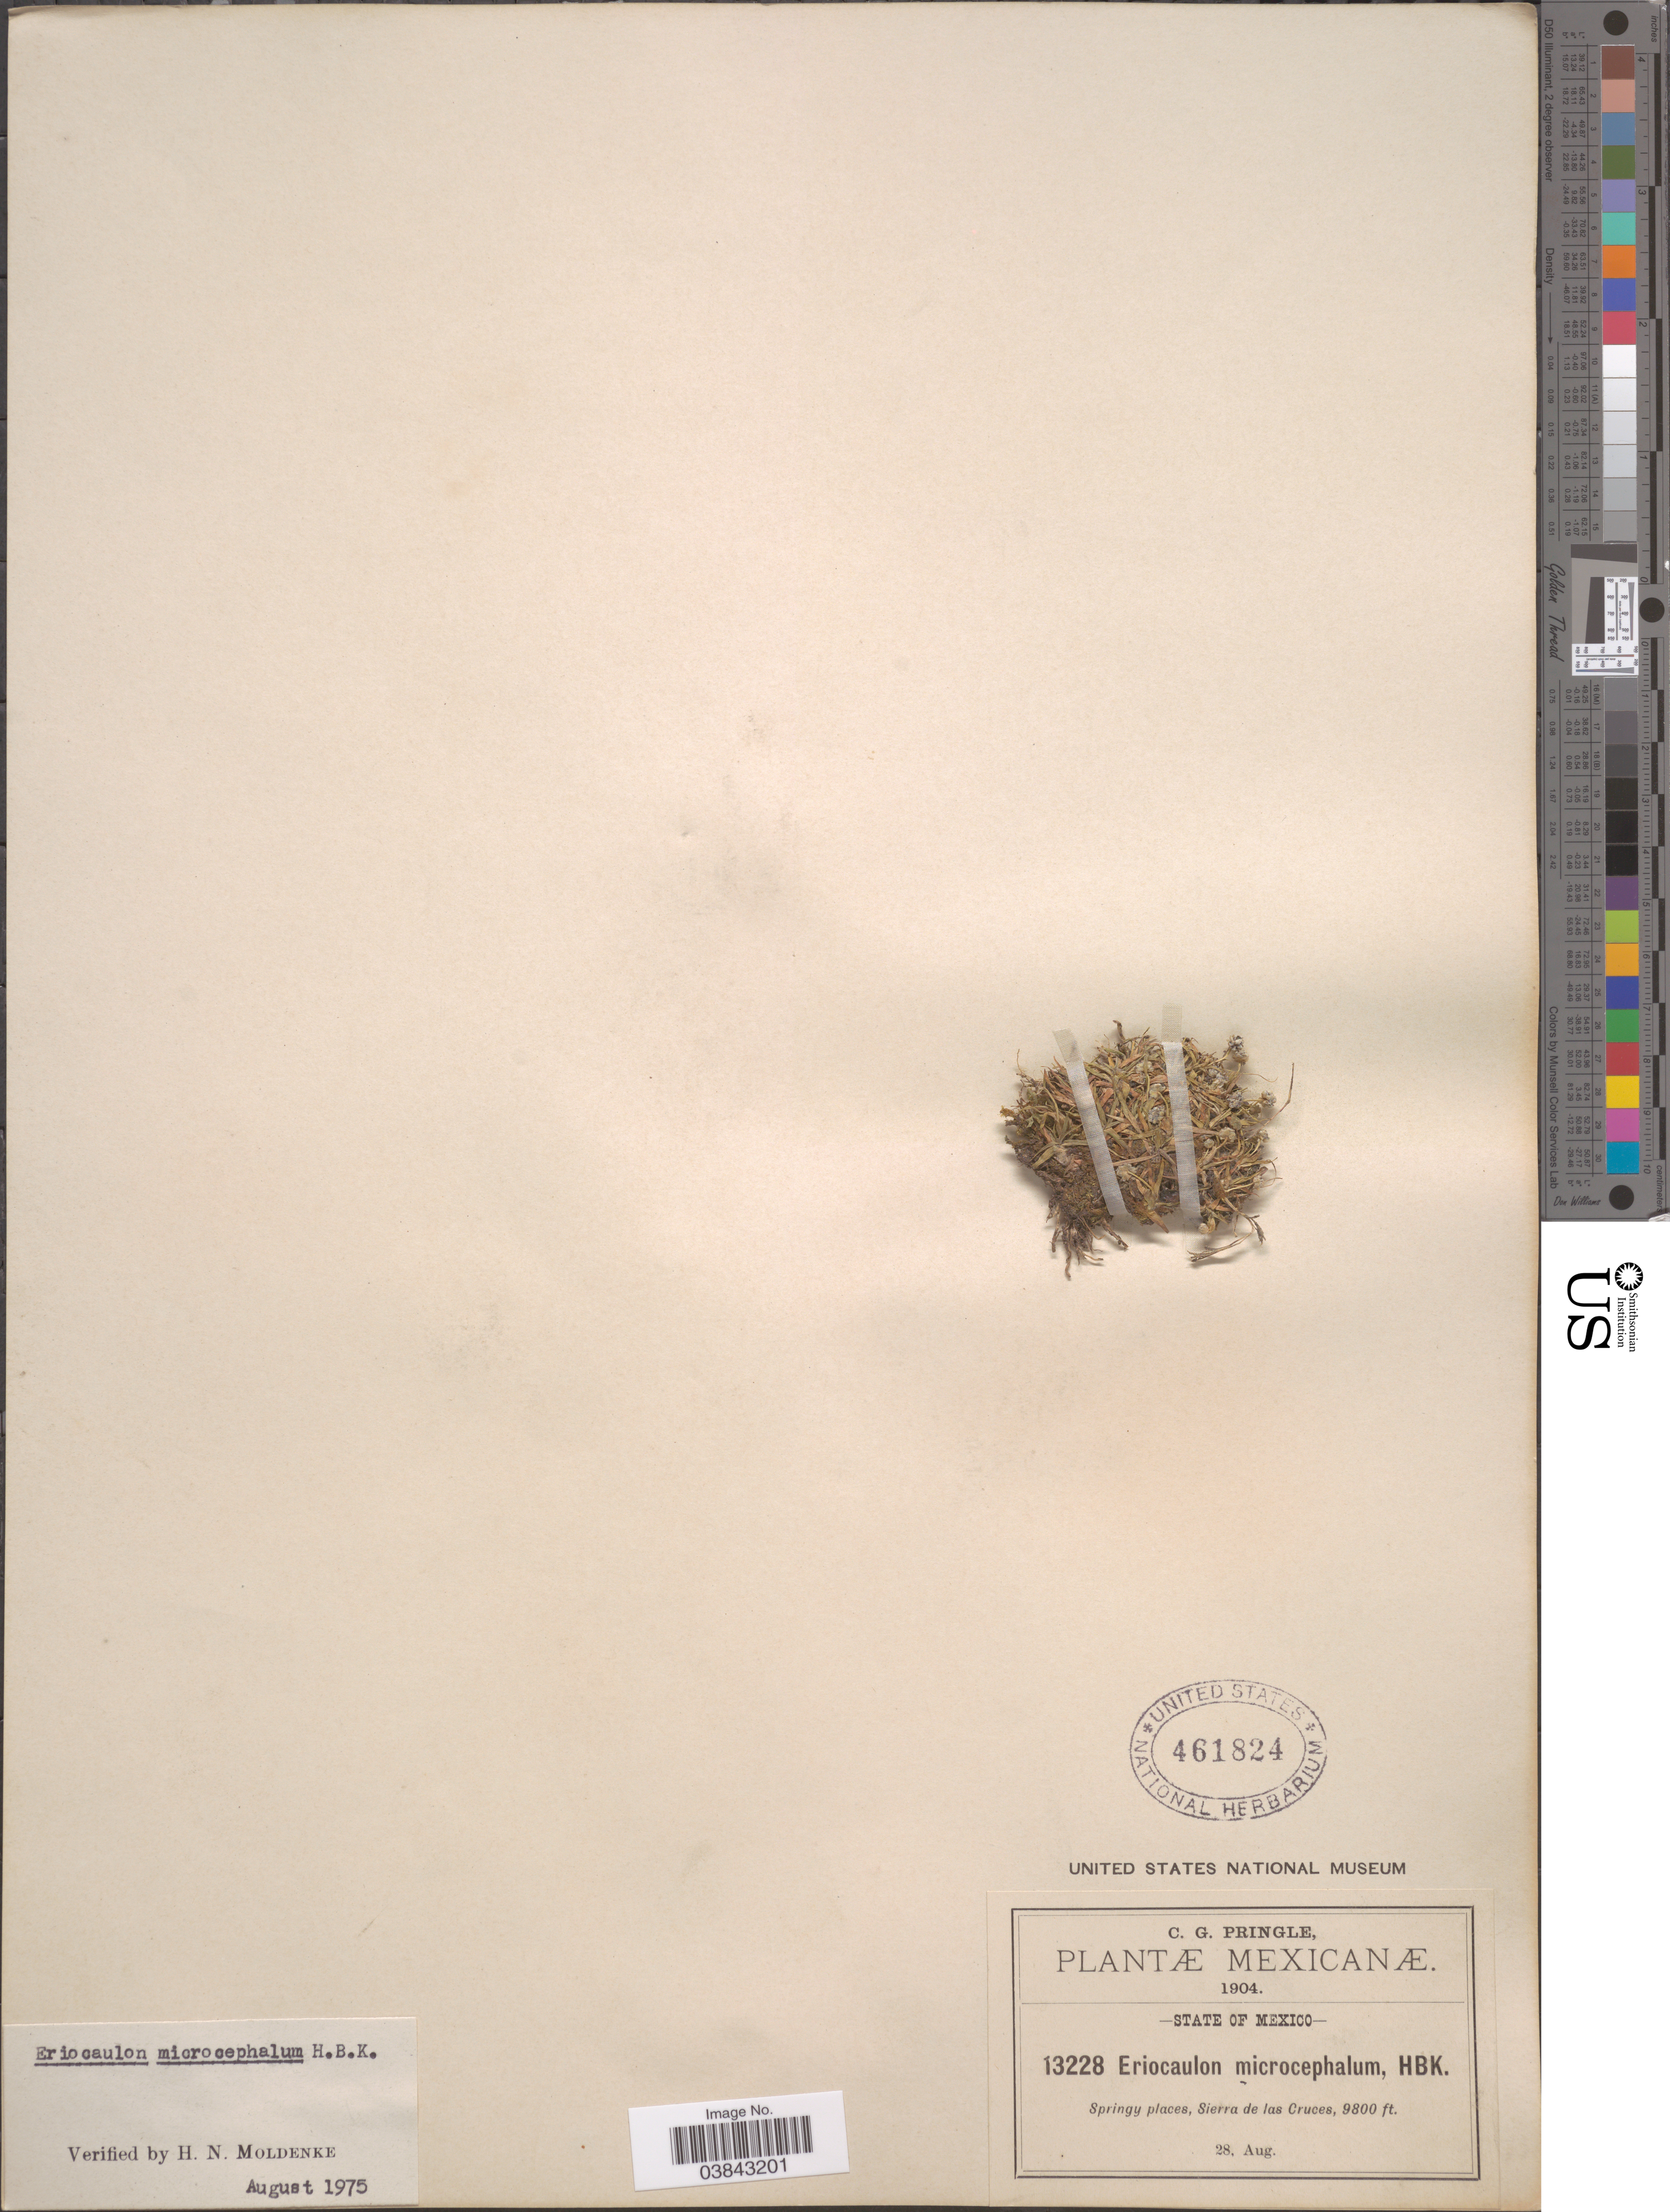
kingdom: Plantae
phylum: Tracheophyta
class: Liliopsida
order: Poales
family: Eriocaulaceae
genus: Eriocaulon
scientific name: Eriocaulon microcephalum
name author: Kunth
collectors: C. G. Pringle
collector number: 13228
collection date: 1904-08-28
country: Mexico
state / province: México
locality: Sierra de las Cruces.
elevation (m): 2987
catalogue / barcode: US 461824